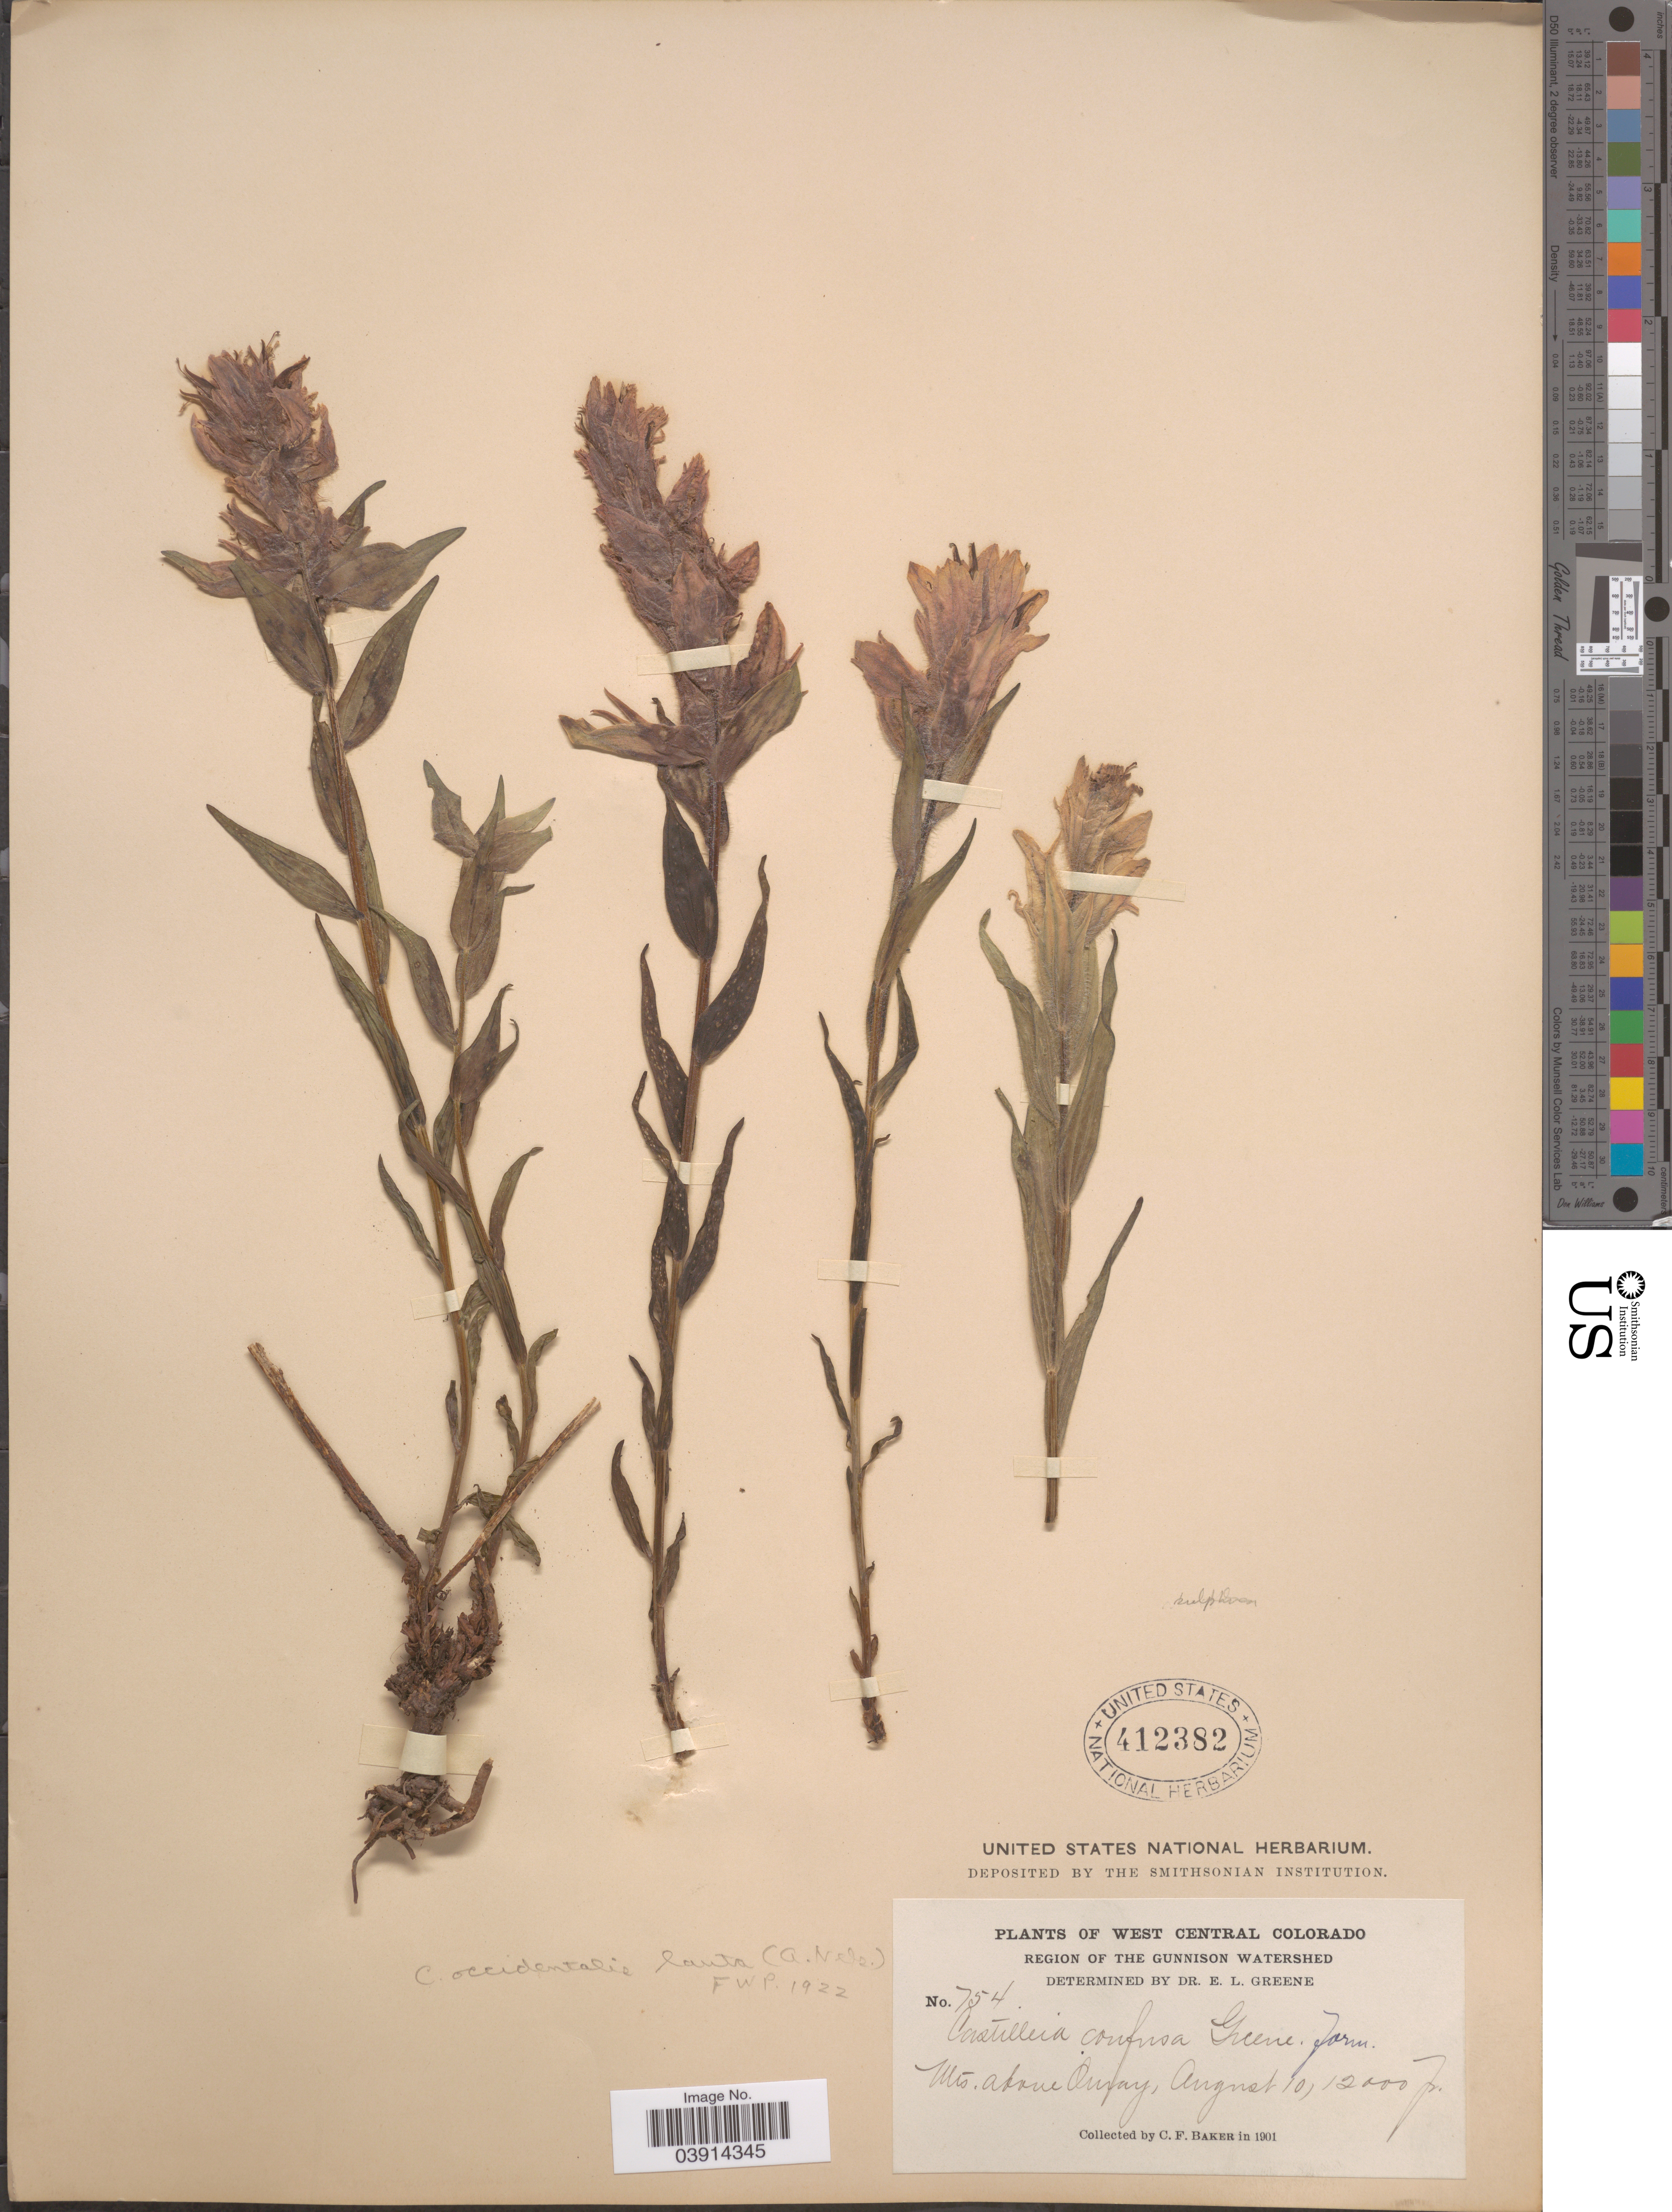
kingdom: Plantae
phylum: Tracheophyta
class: Magnoliopsida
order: Lamiales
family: Orobanchaceae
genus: Castilleja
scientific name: Castilleja sulphurea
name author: Rydb.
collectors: C. F. Baker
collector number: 754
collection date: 1901-08-10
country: United States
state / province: Colorado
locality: West Central Colorado. Region of the Gunnison Watershed. Mts. above Ouray.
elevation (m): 3658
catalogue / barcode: US 412382